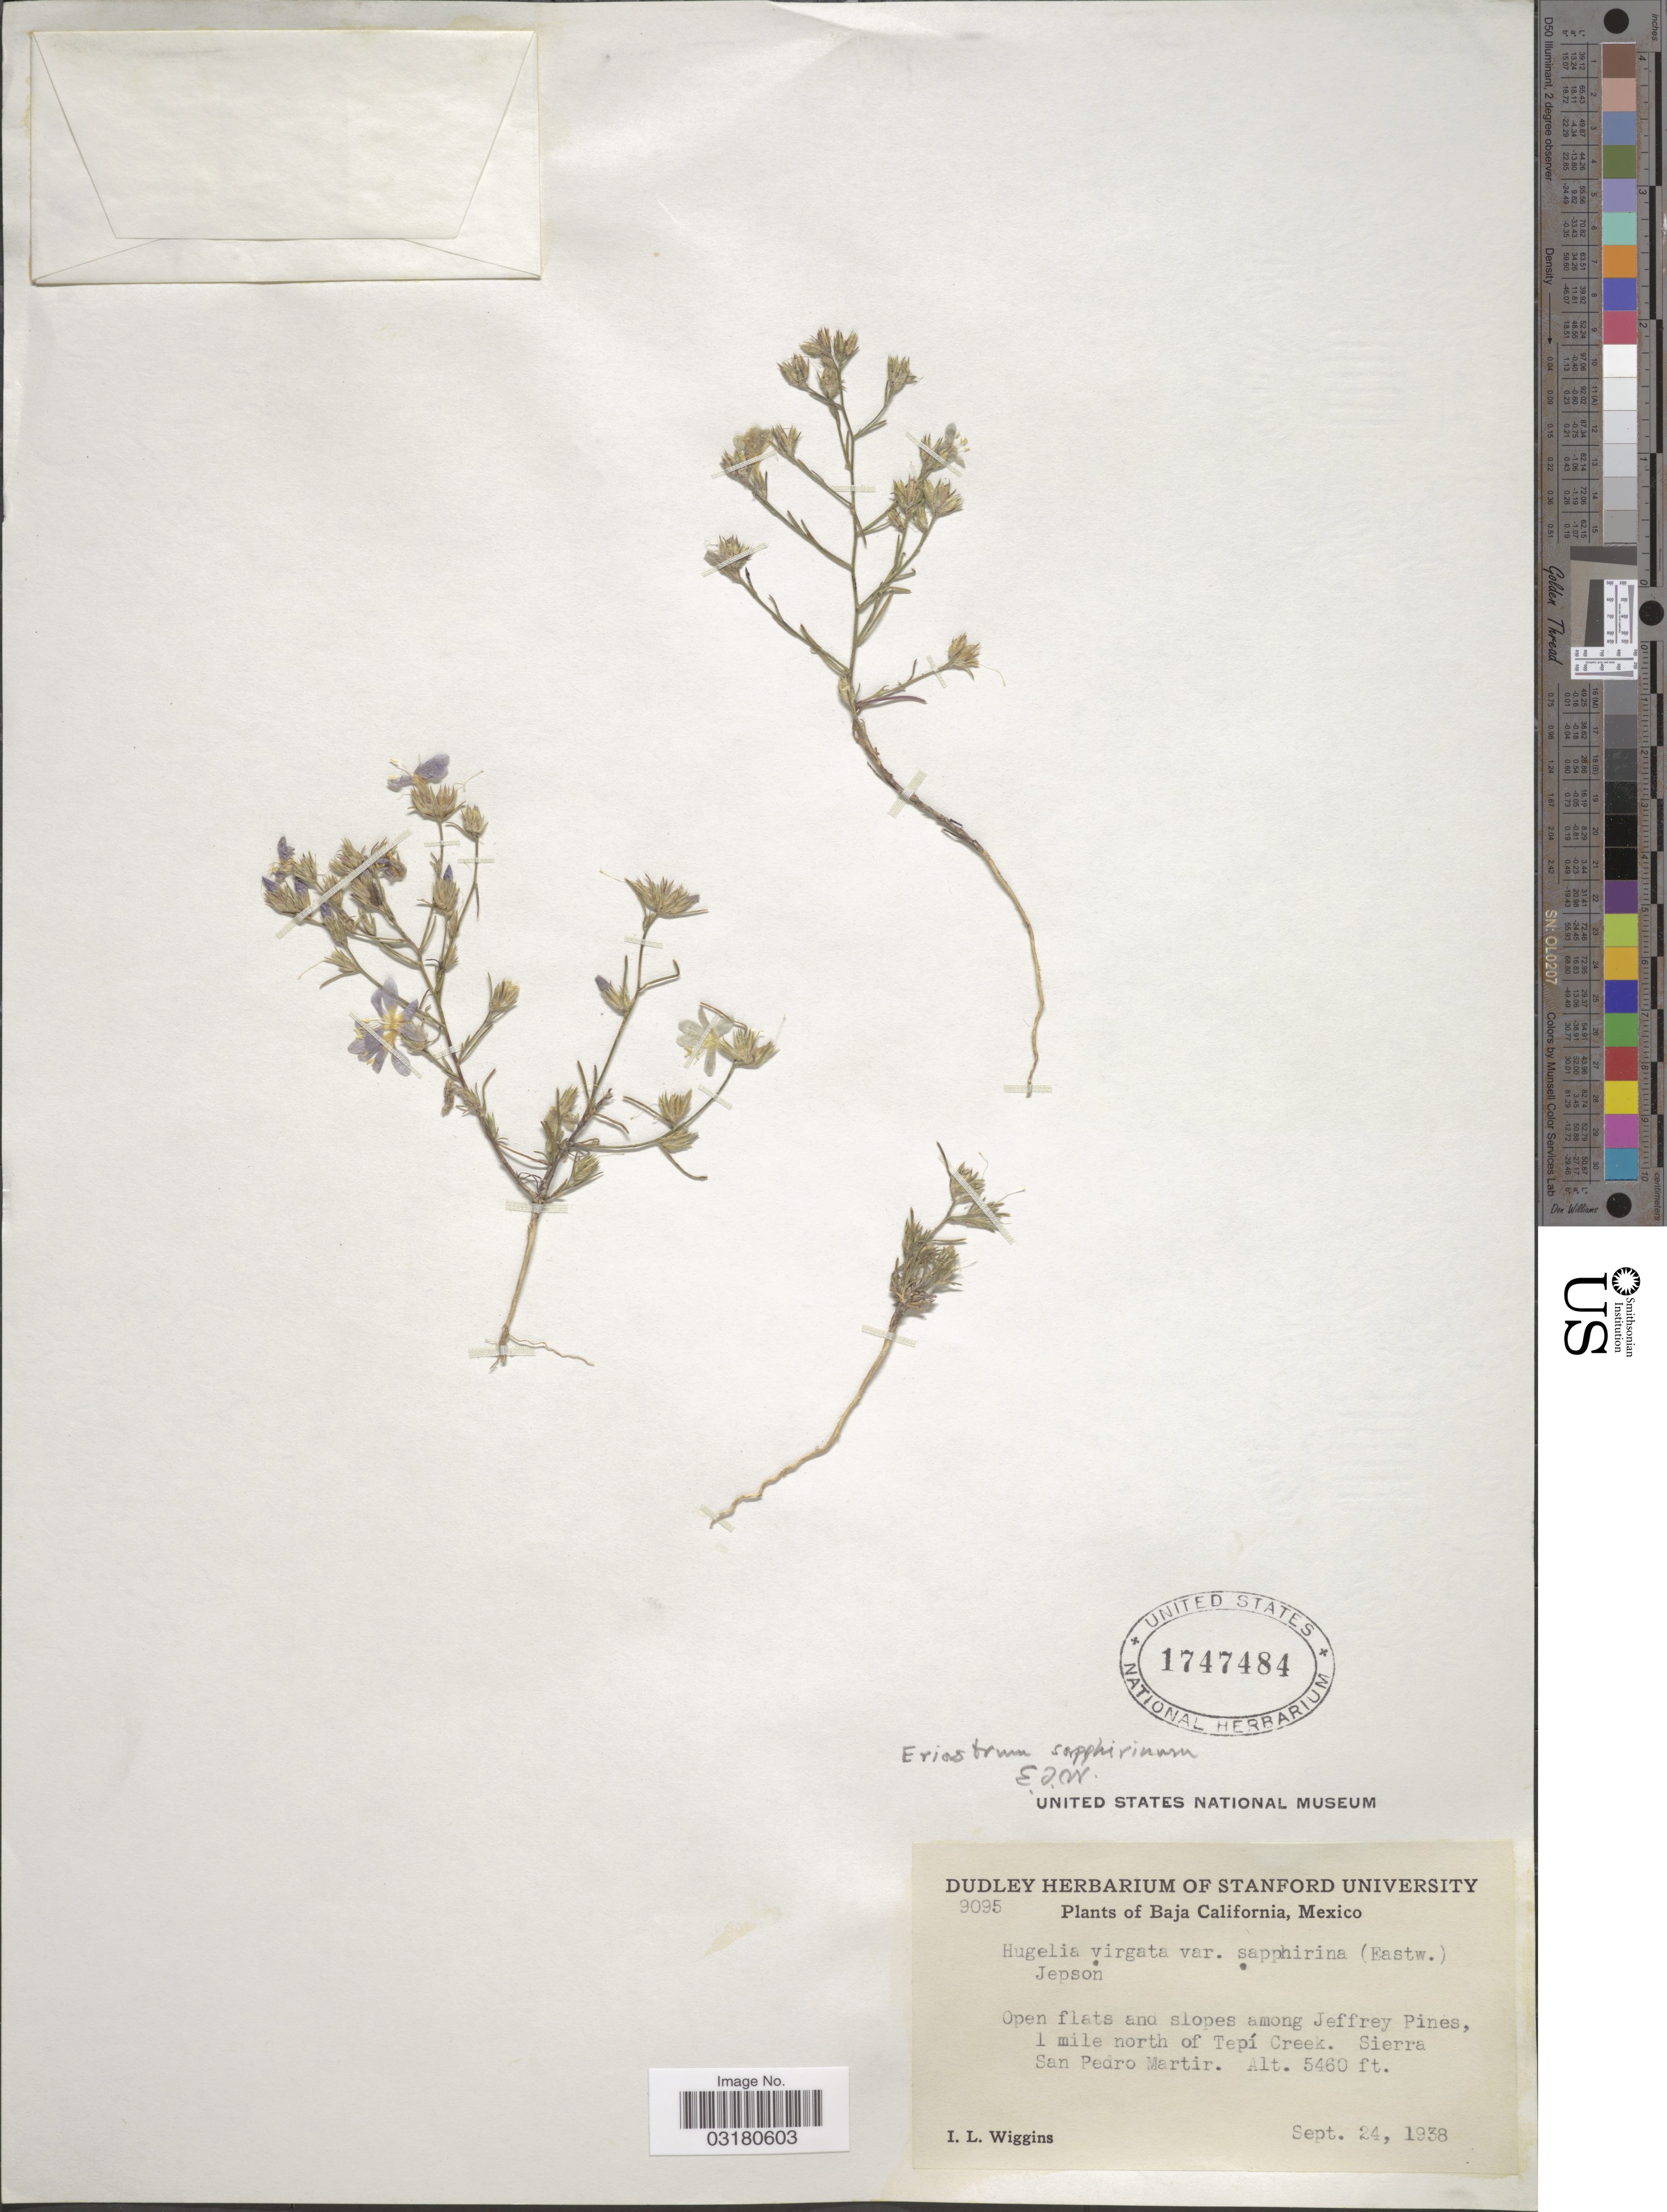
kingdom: Plantae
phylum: Tracheophyta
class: Magnoliopsida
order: Ericales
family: Polemoniaceae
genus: Eriastrum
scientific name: Eriastrum sapphirinum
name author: (Eastw.) H. Mason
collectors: I. L. Wiggins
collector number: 9095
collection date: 1938-09-24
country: Mexico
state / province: Baja California Norte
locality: Open flats and slopes among Jeffrey Pines, 1 mile north of Tepí Creek. Sierra San Pedro Martir.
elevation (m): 1664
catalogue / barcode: US 1747484